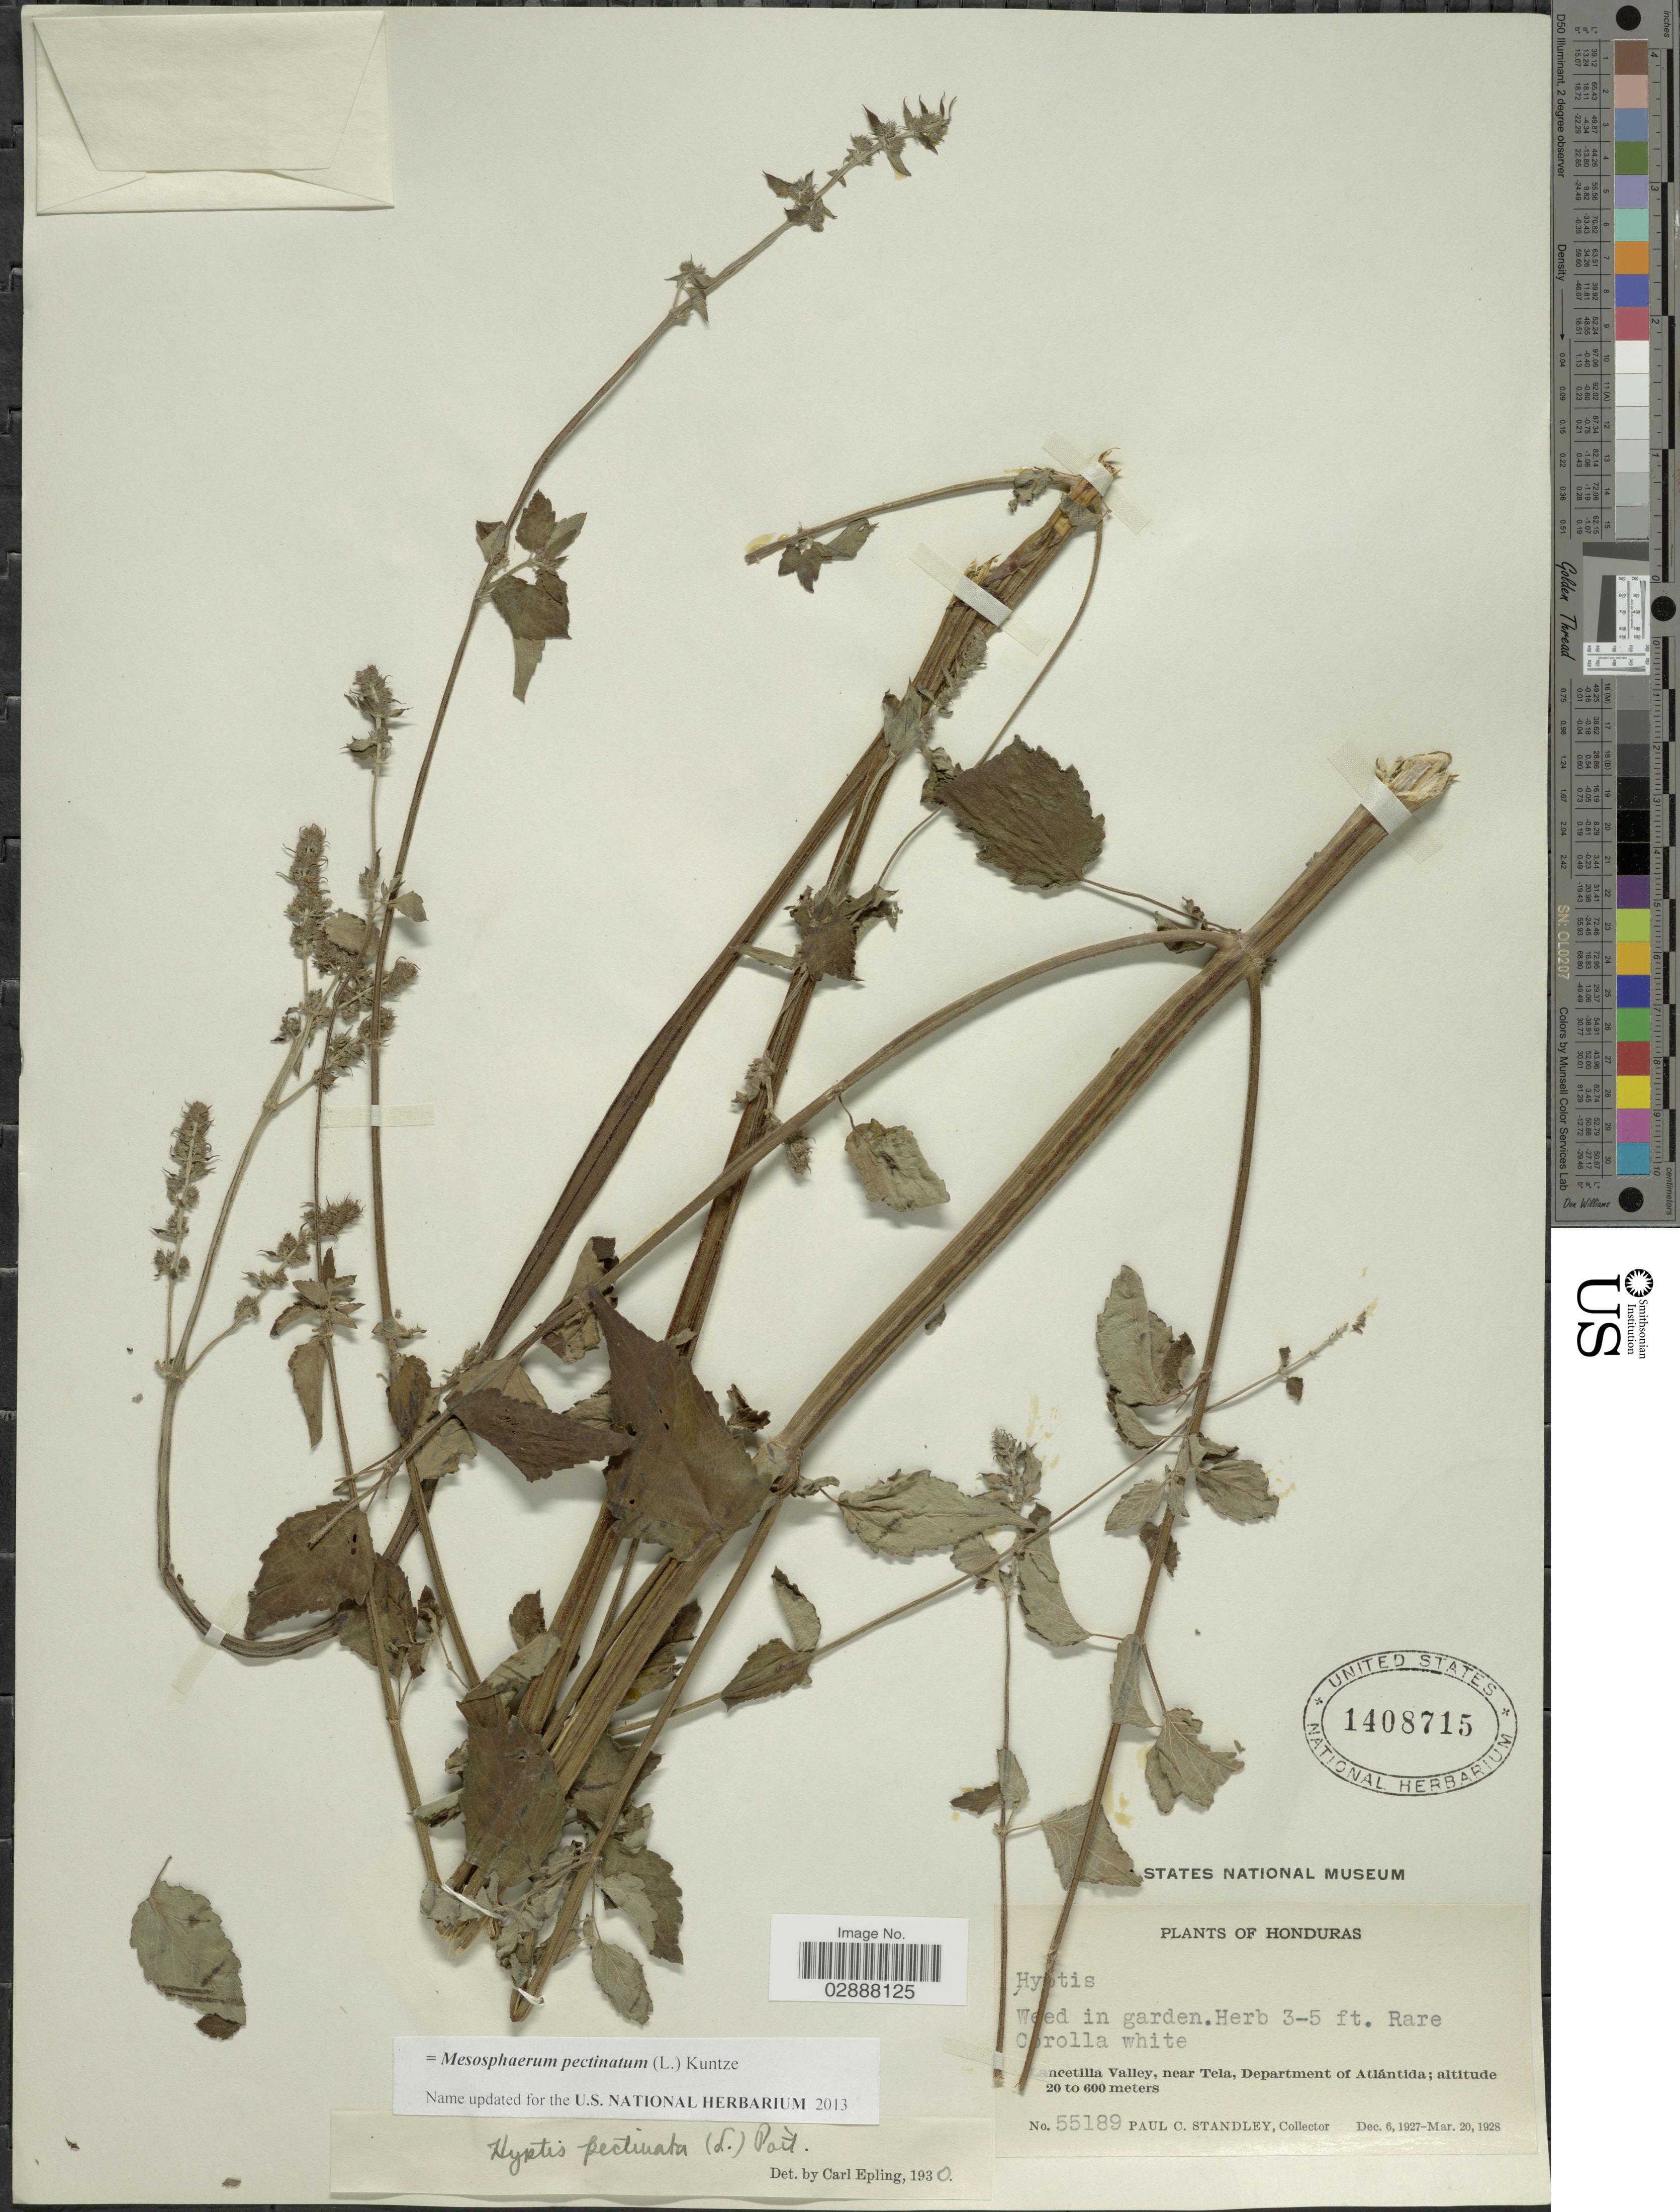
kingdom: Plantae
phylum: Tracheophyta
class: Magnoliopsida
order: Lamiales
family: Lamiaceae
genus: Mesosphaerum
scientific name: Mesosphaerum pectinatum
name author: (L.) Kuntze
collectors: P. C. Standley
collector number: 55189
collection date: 1927-12-06/1928-03-20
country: Honduras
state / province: Atlántida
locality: Lancetilla Valley, near Tela, Department of Atlántida.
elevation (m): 20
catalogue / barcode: US 1408715